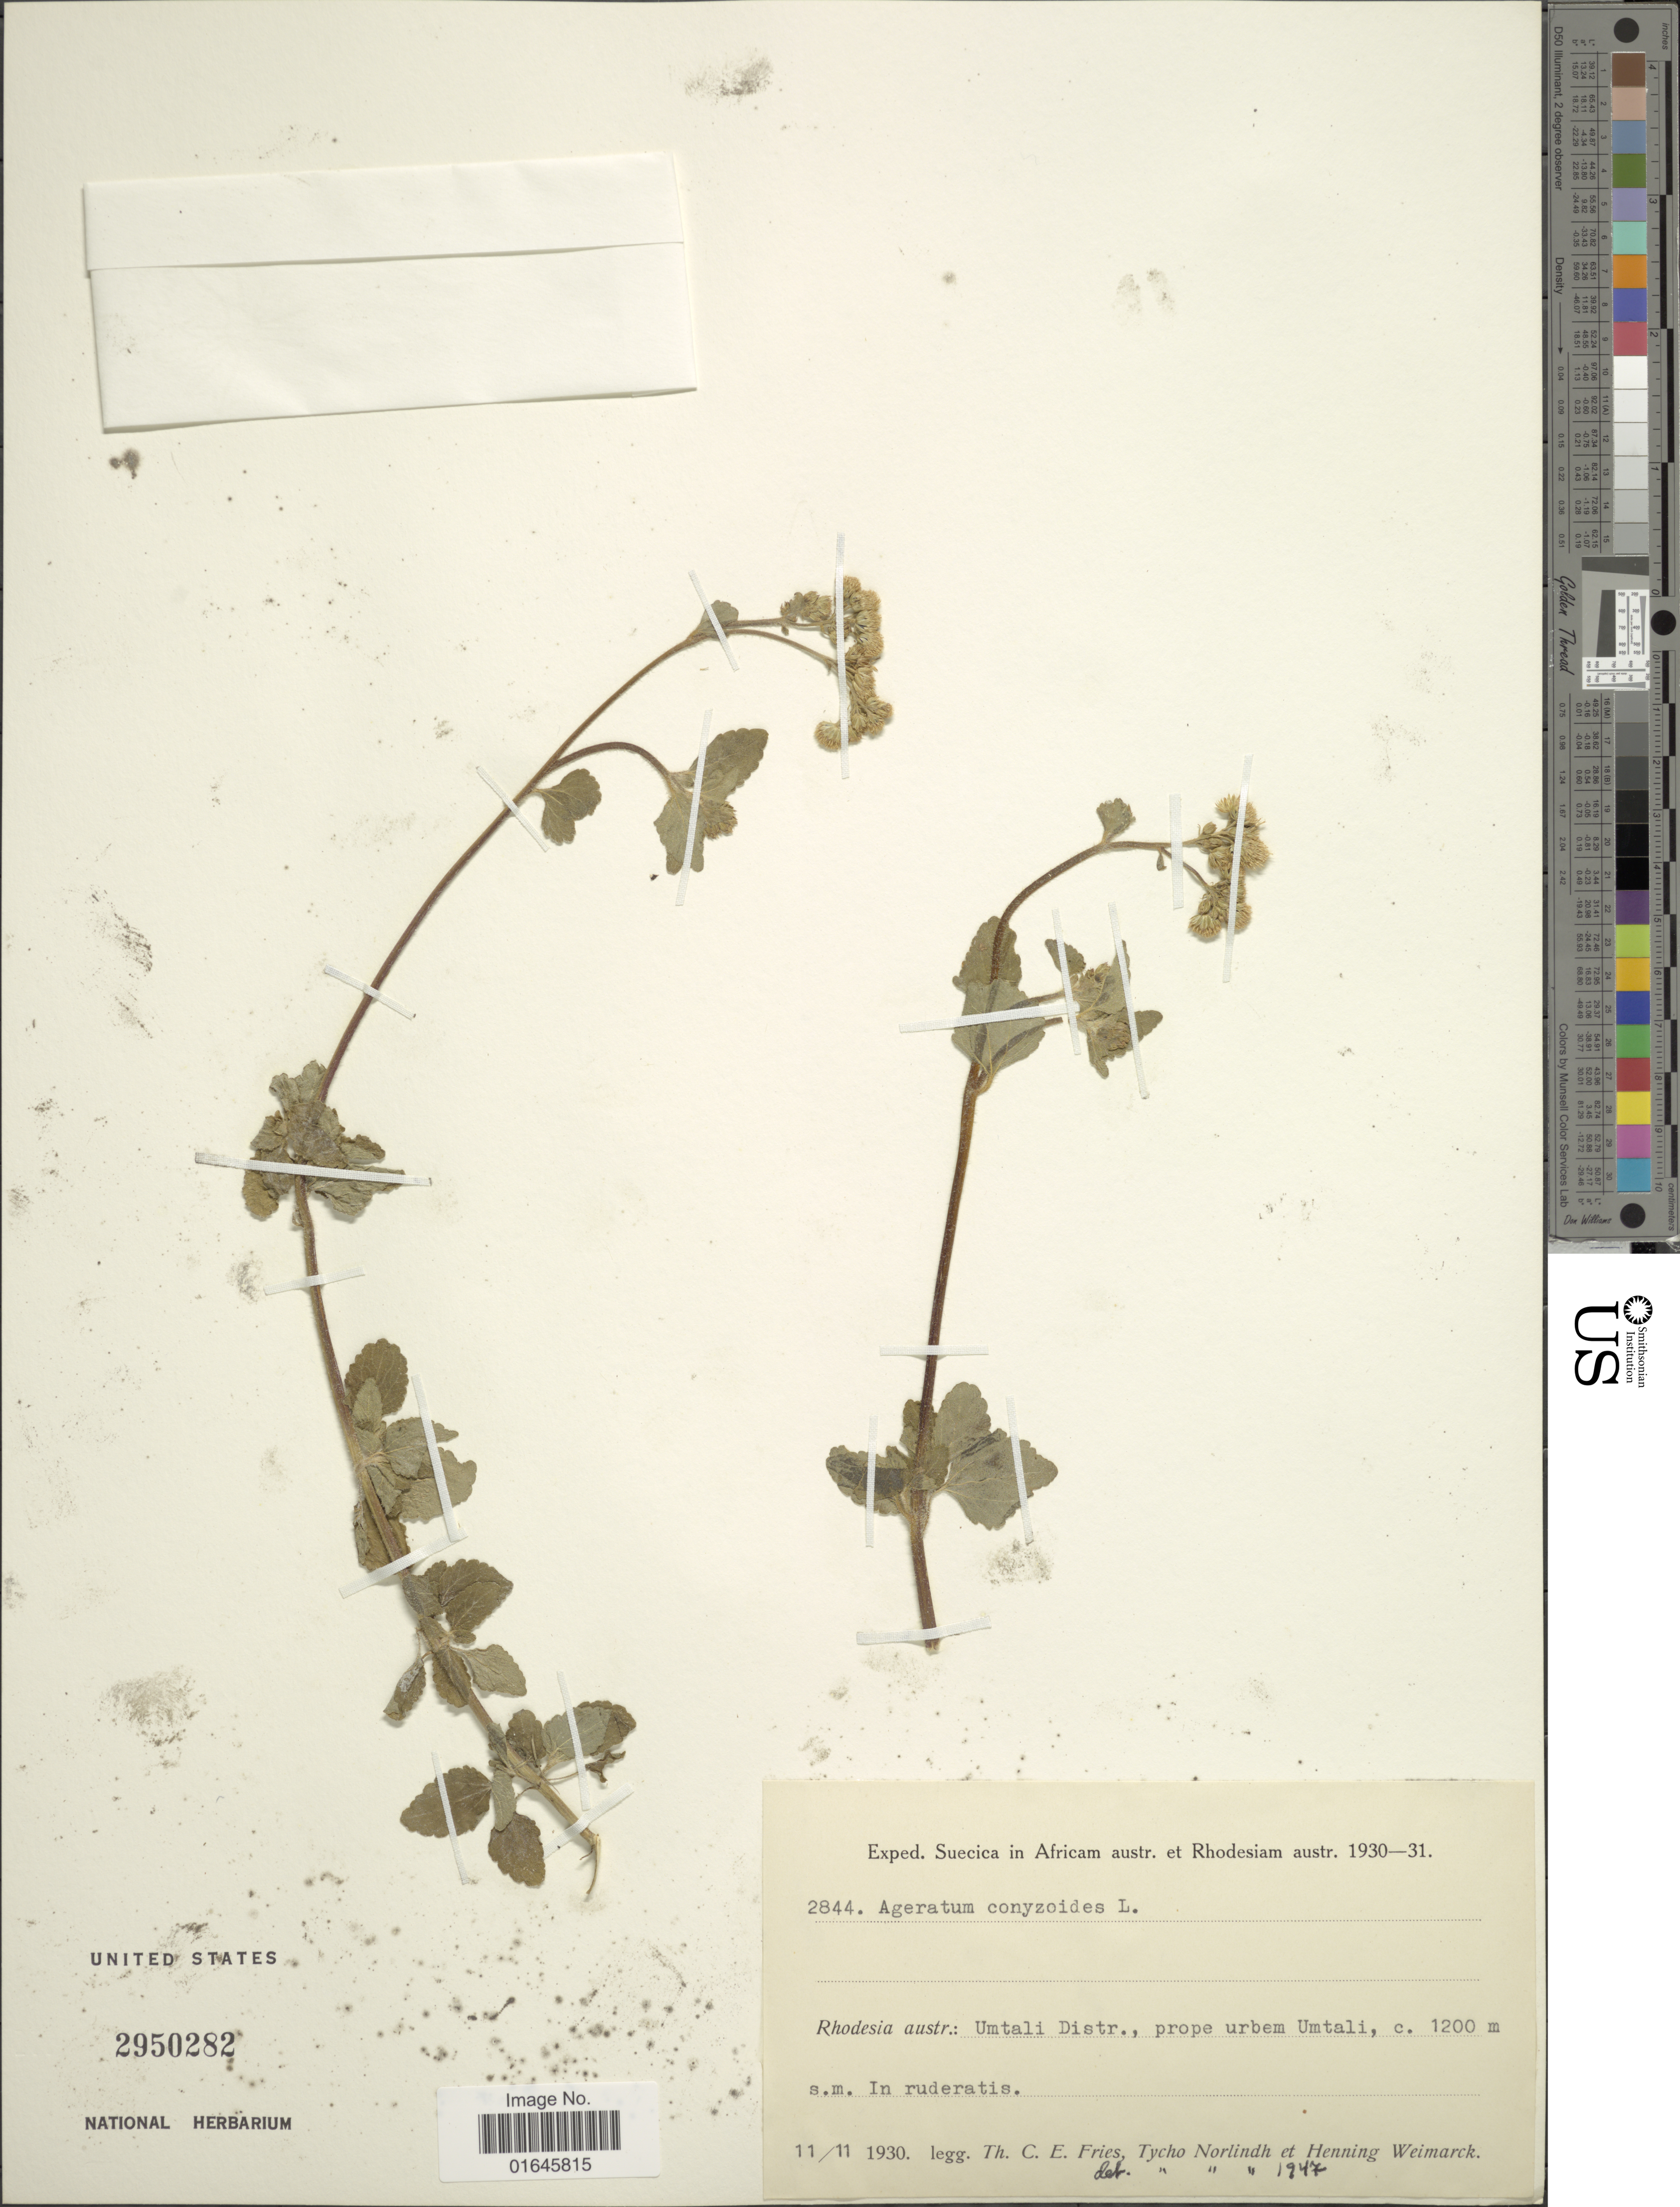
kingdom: Plantae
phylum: Tracheophyta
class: Magnoliopsida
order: Asterales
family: Asteraceae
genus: Ageratum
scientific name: Ageratum conyzoides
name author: L.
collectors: T. C. E. Fries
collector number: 2844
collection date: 1930-11-11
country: Zimbabwe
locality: Umtali Distr., prope urbem Umtali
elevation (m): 1200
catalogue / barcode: US 2950282